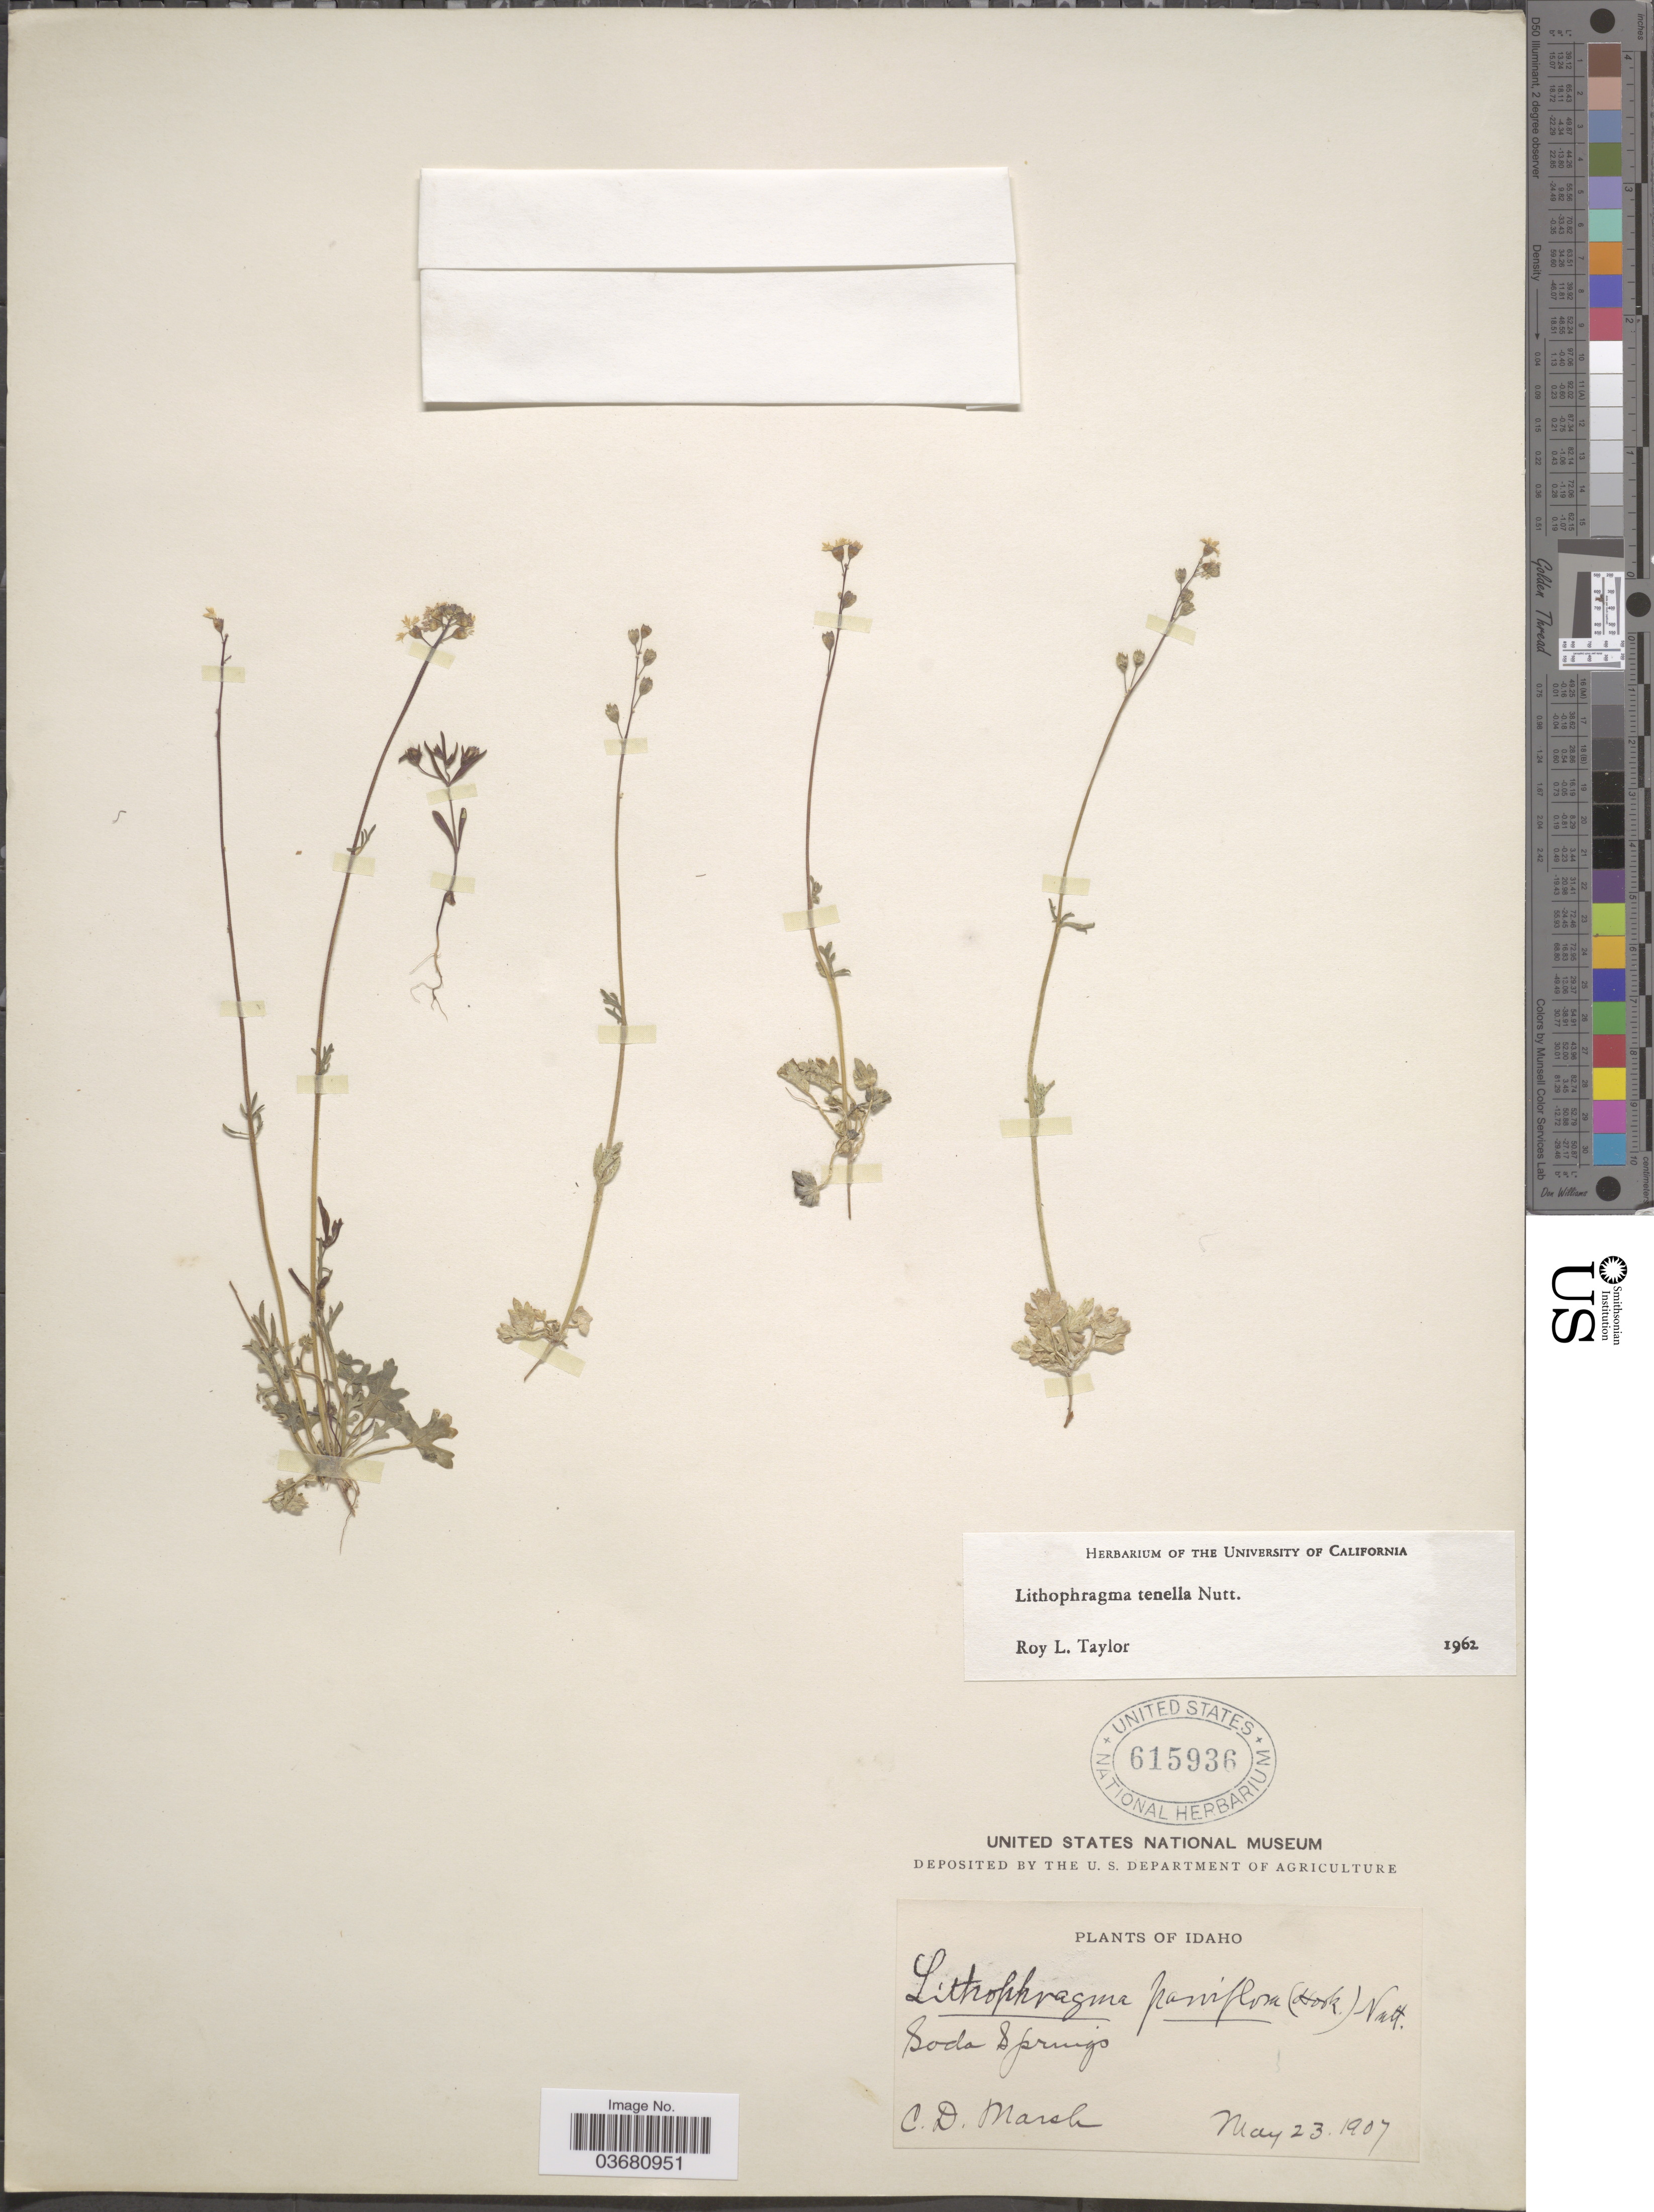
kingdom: Plantae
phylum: Tracheophyta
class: Magnoliopsida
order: Saxifragales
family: Saxifragaceae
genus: Lithophragma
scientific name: Lithophragma tenellum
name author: Nutt.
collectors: C. D. Marsh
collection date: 1907-05-23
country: United States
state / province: Idaho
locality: Soda Springs.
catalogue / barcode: US 615936